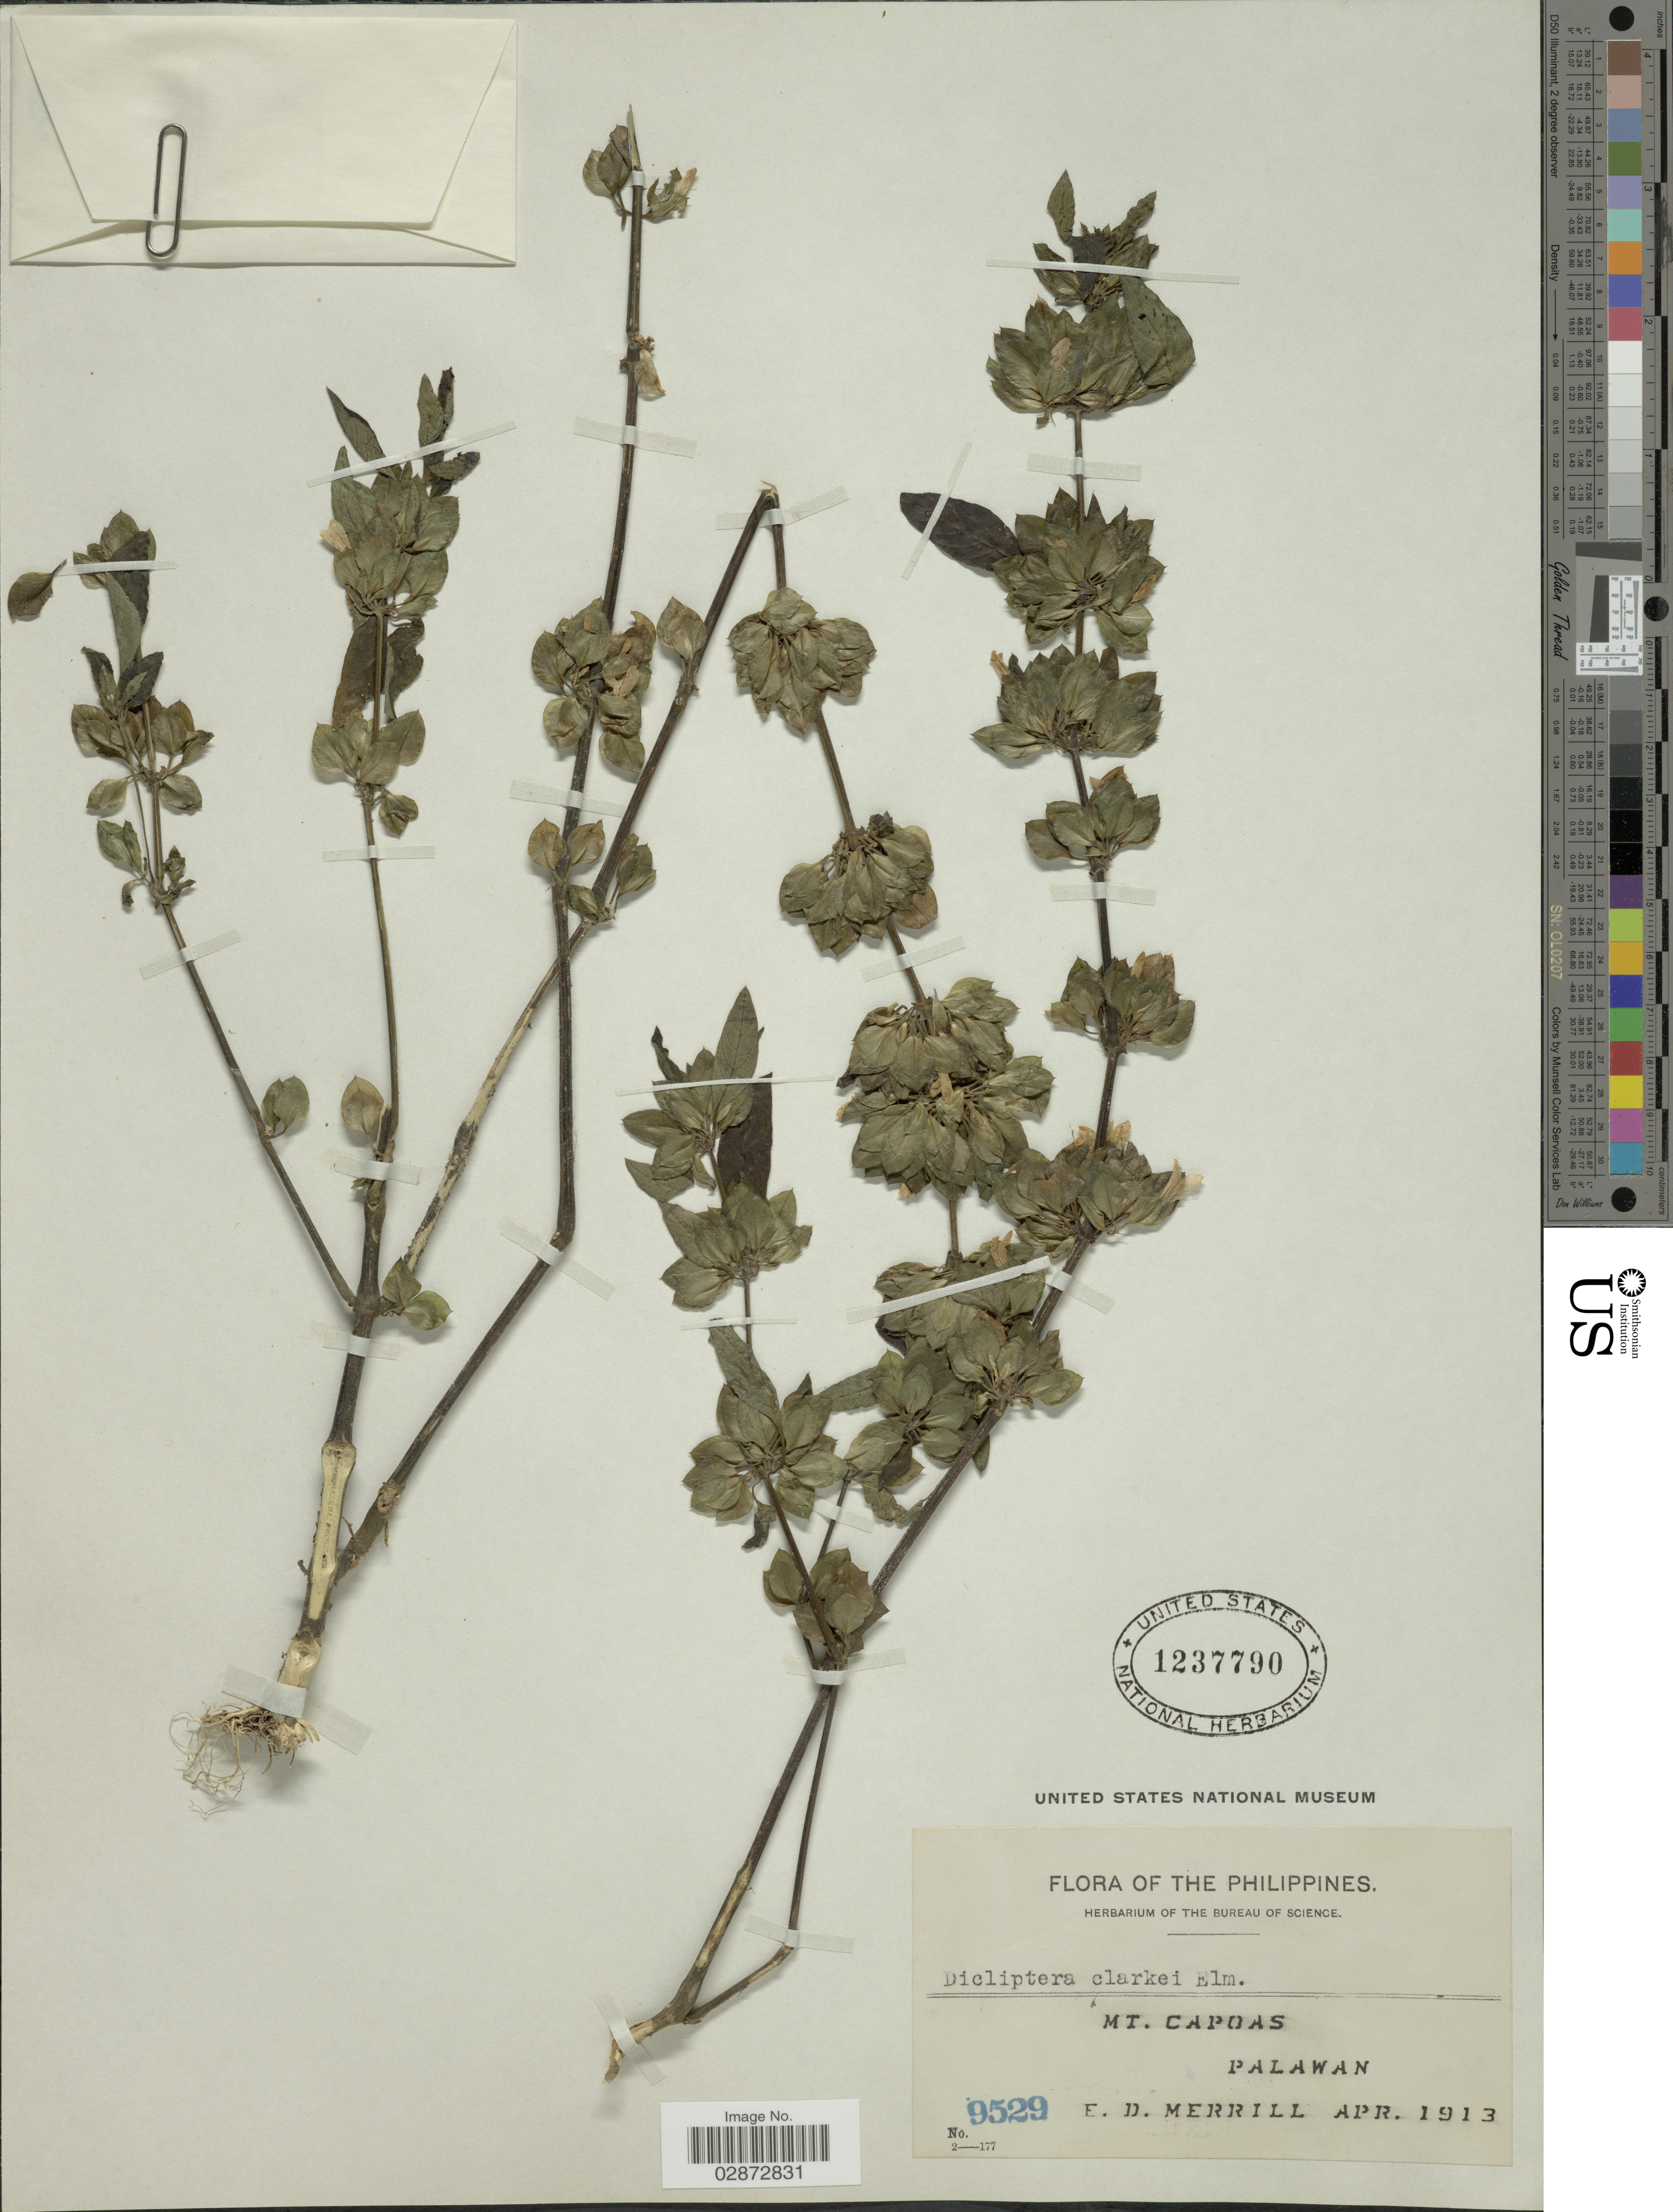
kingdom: Plantae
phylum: Tracheophyta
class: Magnoliopsida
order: Lamiales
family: Acanthaceae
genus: Dicliptera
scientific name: Dicliptera clarkei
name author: Elmer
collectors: E. D. Merrill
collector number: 9529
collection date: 1913-04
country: Philippines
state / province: Mimaropa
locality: Mt. Capoas, Palawan.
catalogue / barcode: US 1237790